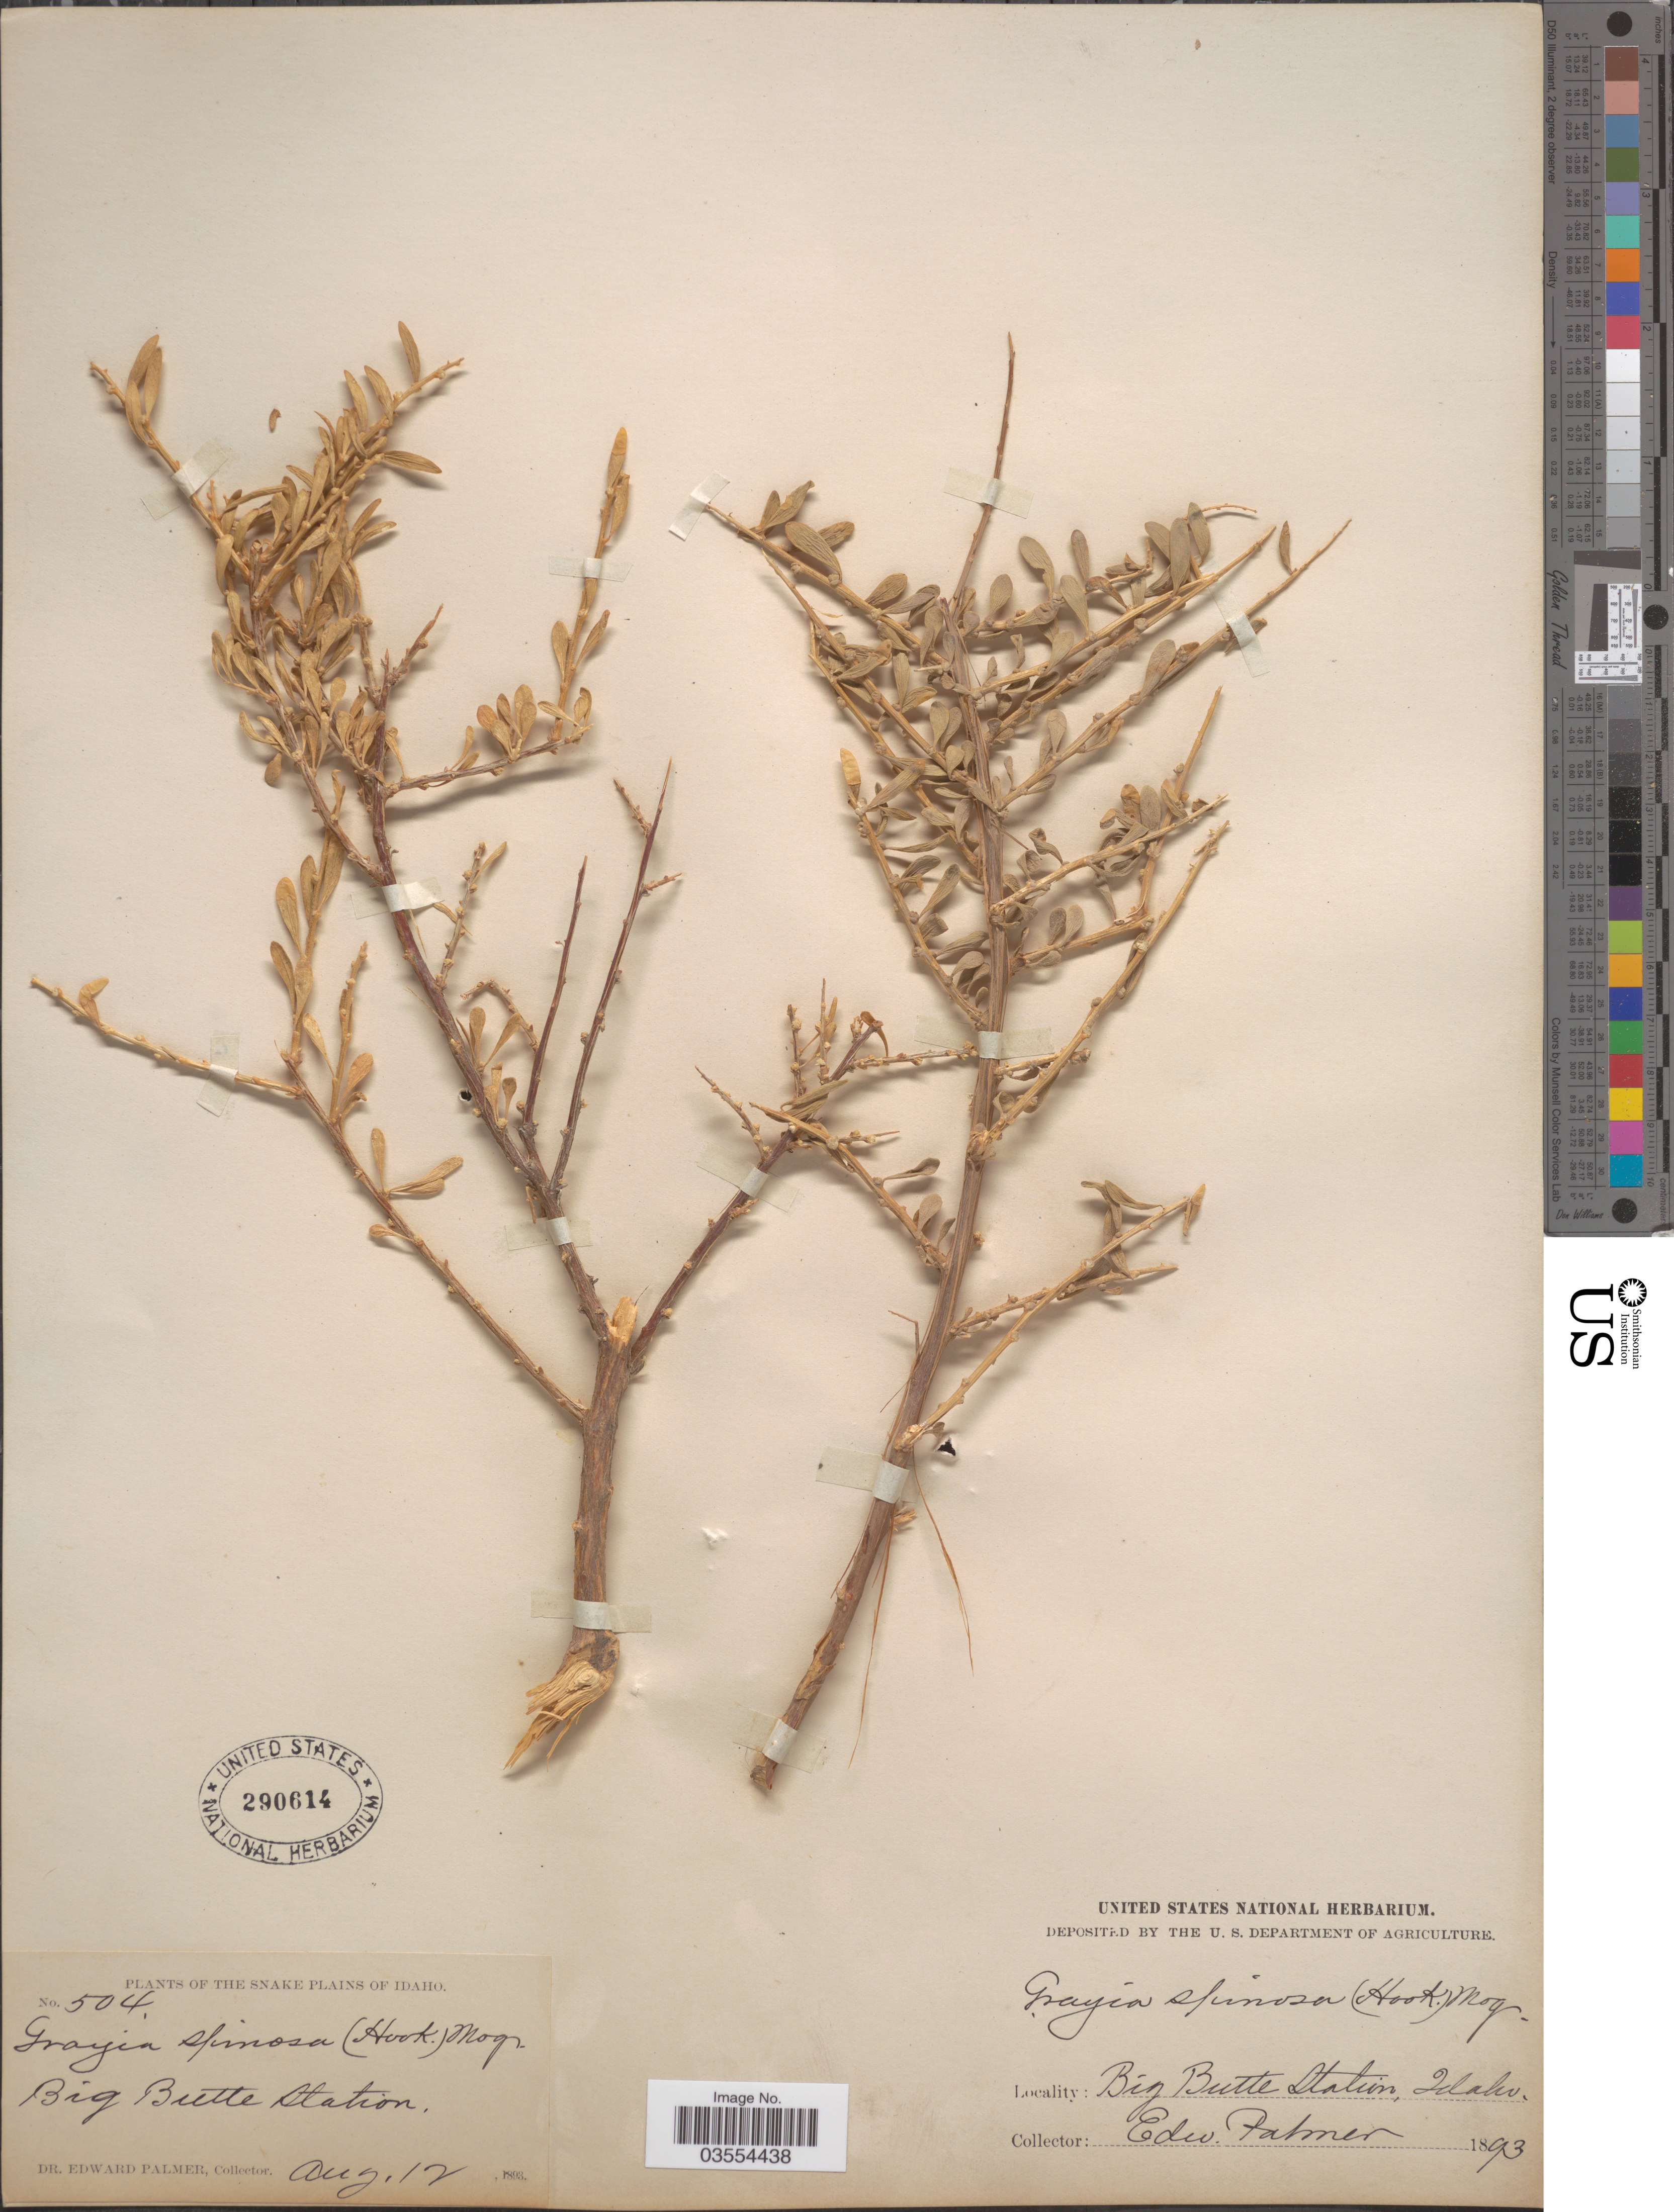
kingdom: Plantae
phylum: Tracheophyta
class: Magnoliopsida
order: Caryophyllales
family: Amaranthaceae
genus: Grayia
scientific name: Grayia spinosa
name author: (Hook.) Moq.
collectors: E. Palmer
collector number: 504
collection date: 1893-08-12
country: United States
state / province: Idaho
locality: Big Butte Station.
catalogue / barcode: US 290614